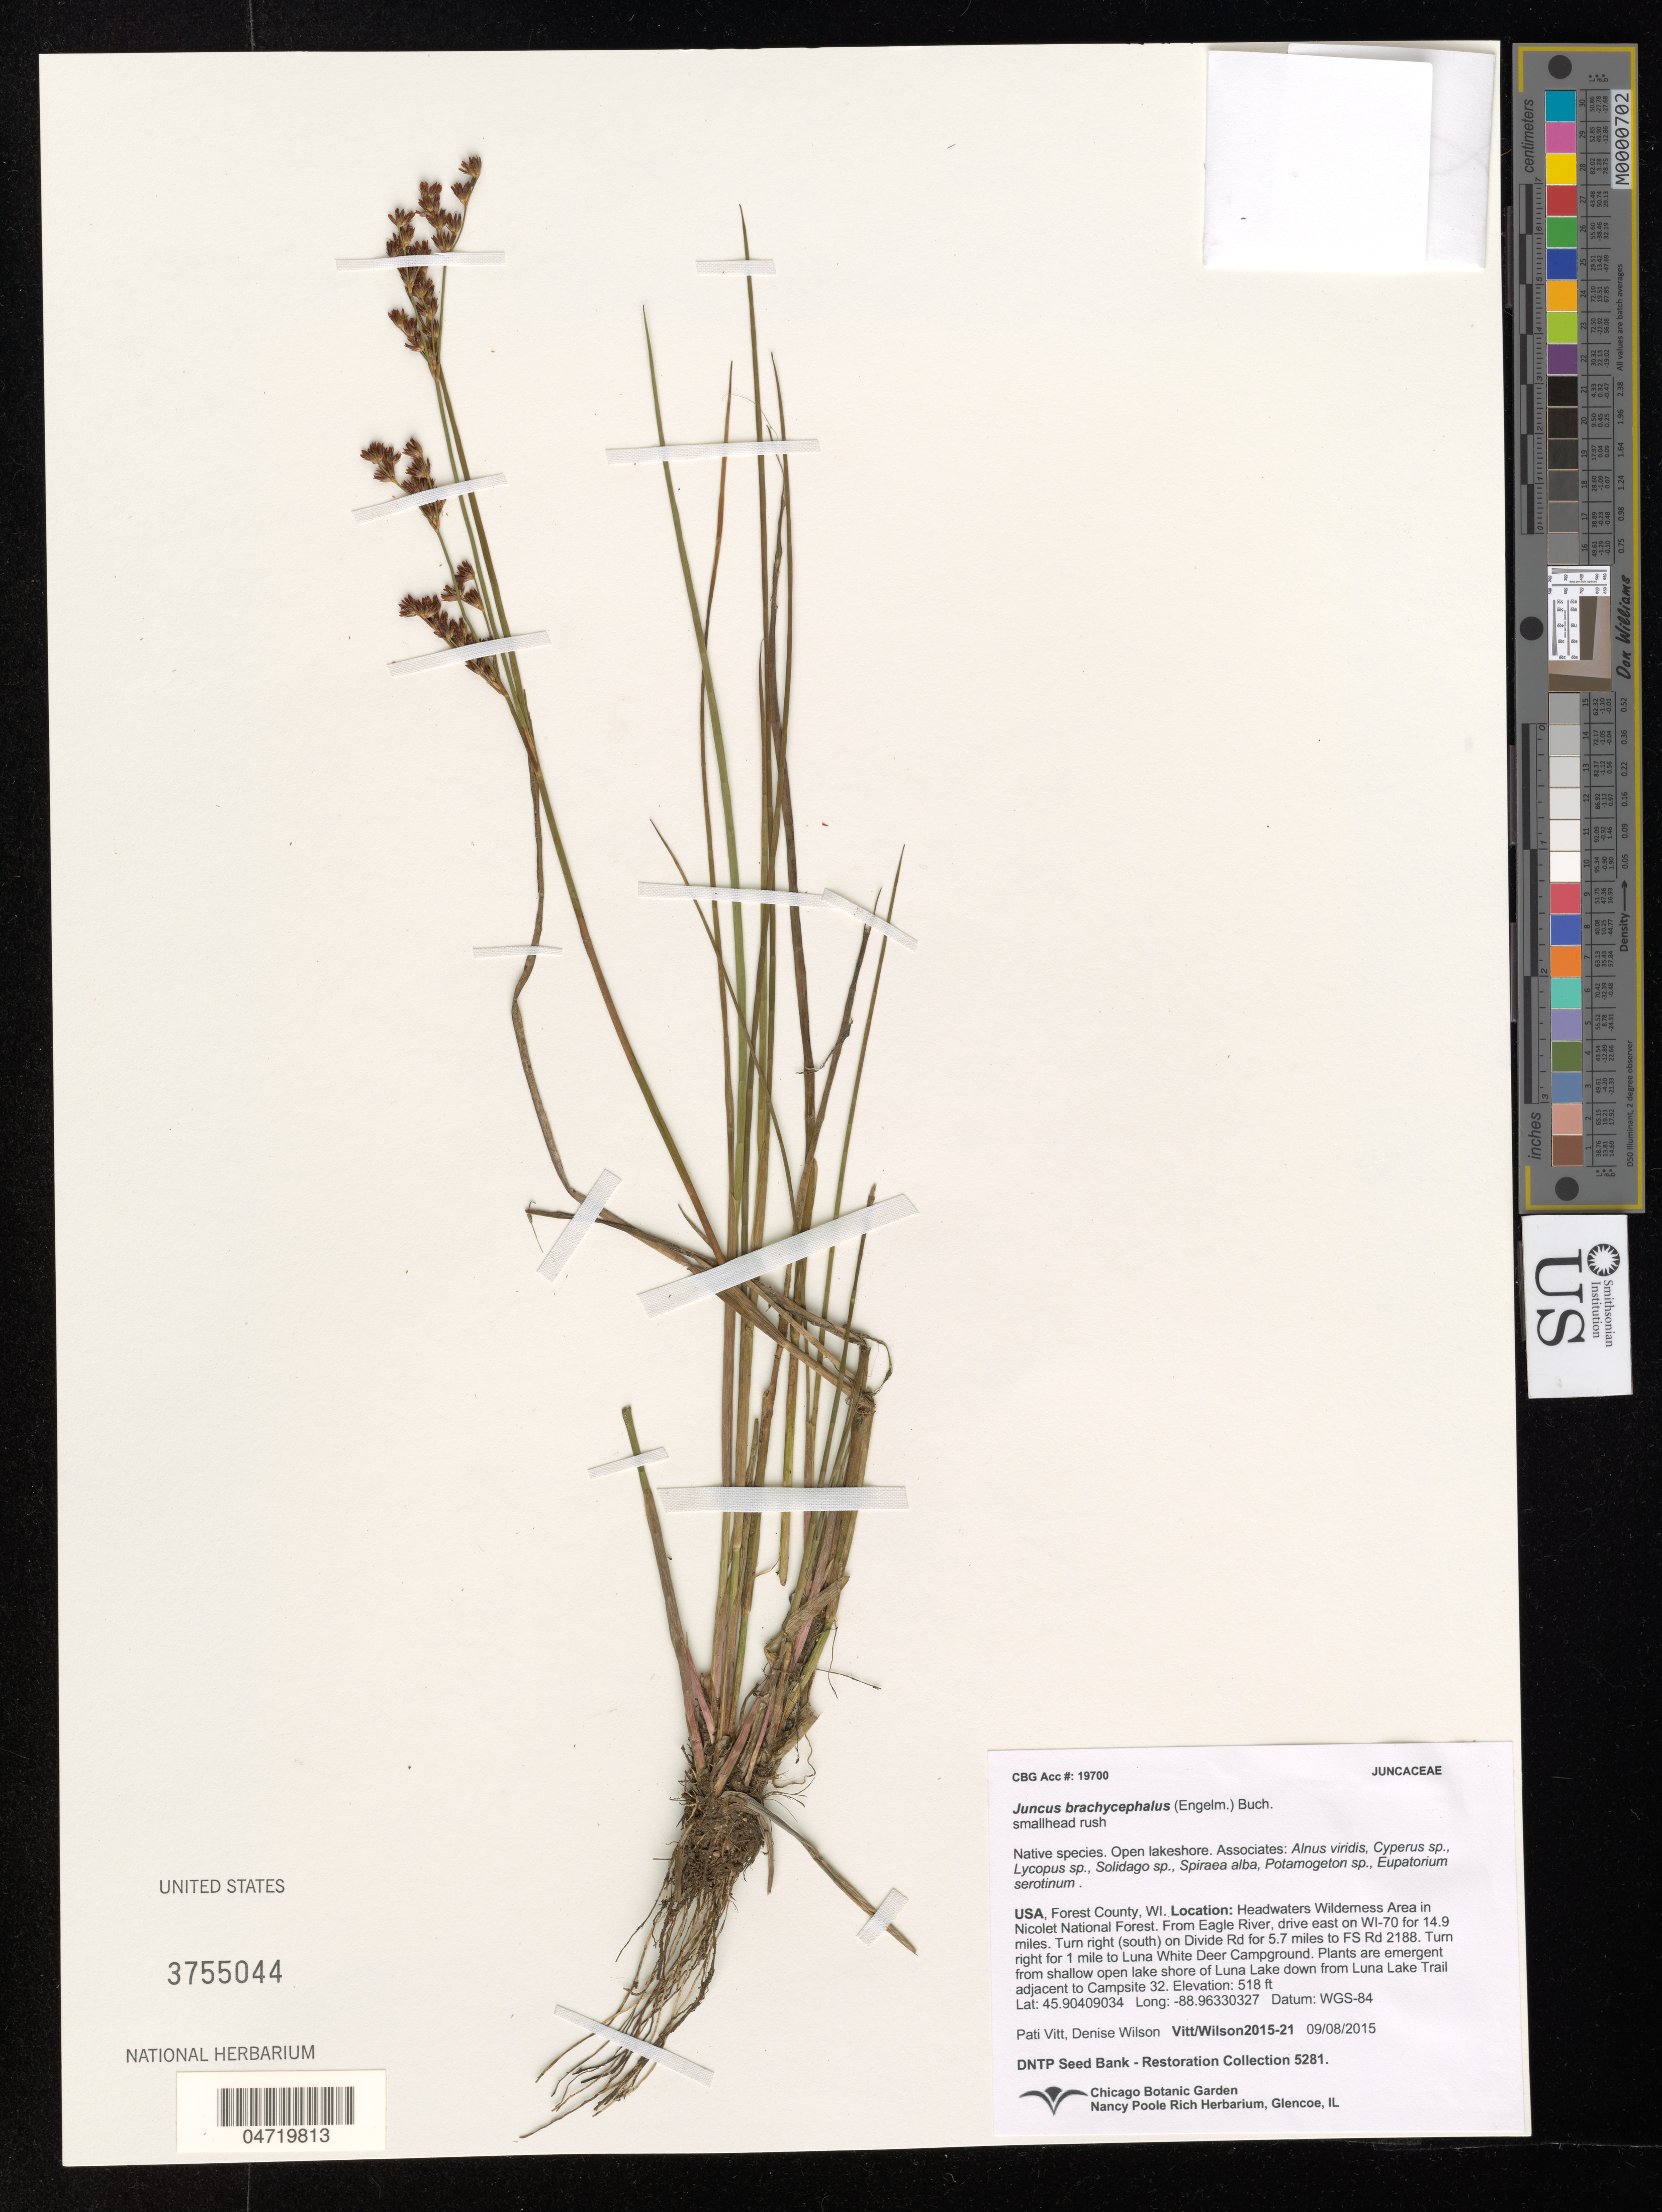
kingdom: Plantae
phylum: Tracheophyta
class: Liliopsida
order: Poales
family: Juncaceae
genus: Juncus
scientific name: Juncus brachycephalus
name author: (Engelm.) Buchenau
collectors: P. Vitt, D. Wilson & B. Pierron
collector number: Vitt/Wilson2015-21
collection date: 2015-09-08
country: United States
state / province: Wisconsin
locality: Forest County, WI. Headwaters Wilderness Area in Nicolet National Forest. From Eagle River, drive east on WI-70 for 14.9 miles. Turn right (south) on Divide Rd for 5.7 miles to FS Rd 2188. Turn right, 1 mile to Luna White Deer Campground. Plants emergent from shallow open lake shore of Luna Lake down from Luna Lake Trail adjacent to Campsite 32.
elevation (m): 158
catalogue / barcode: US 3755044